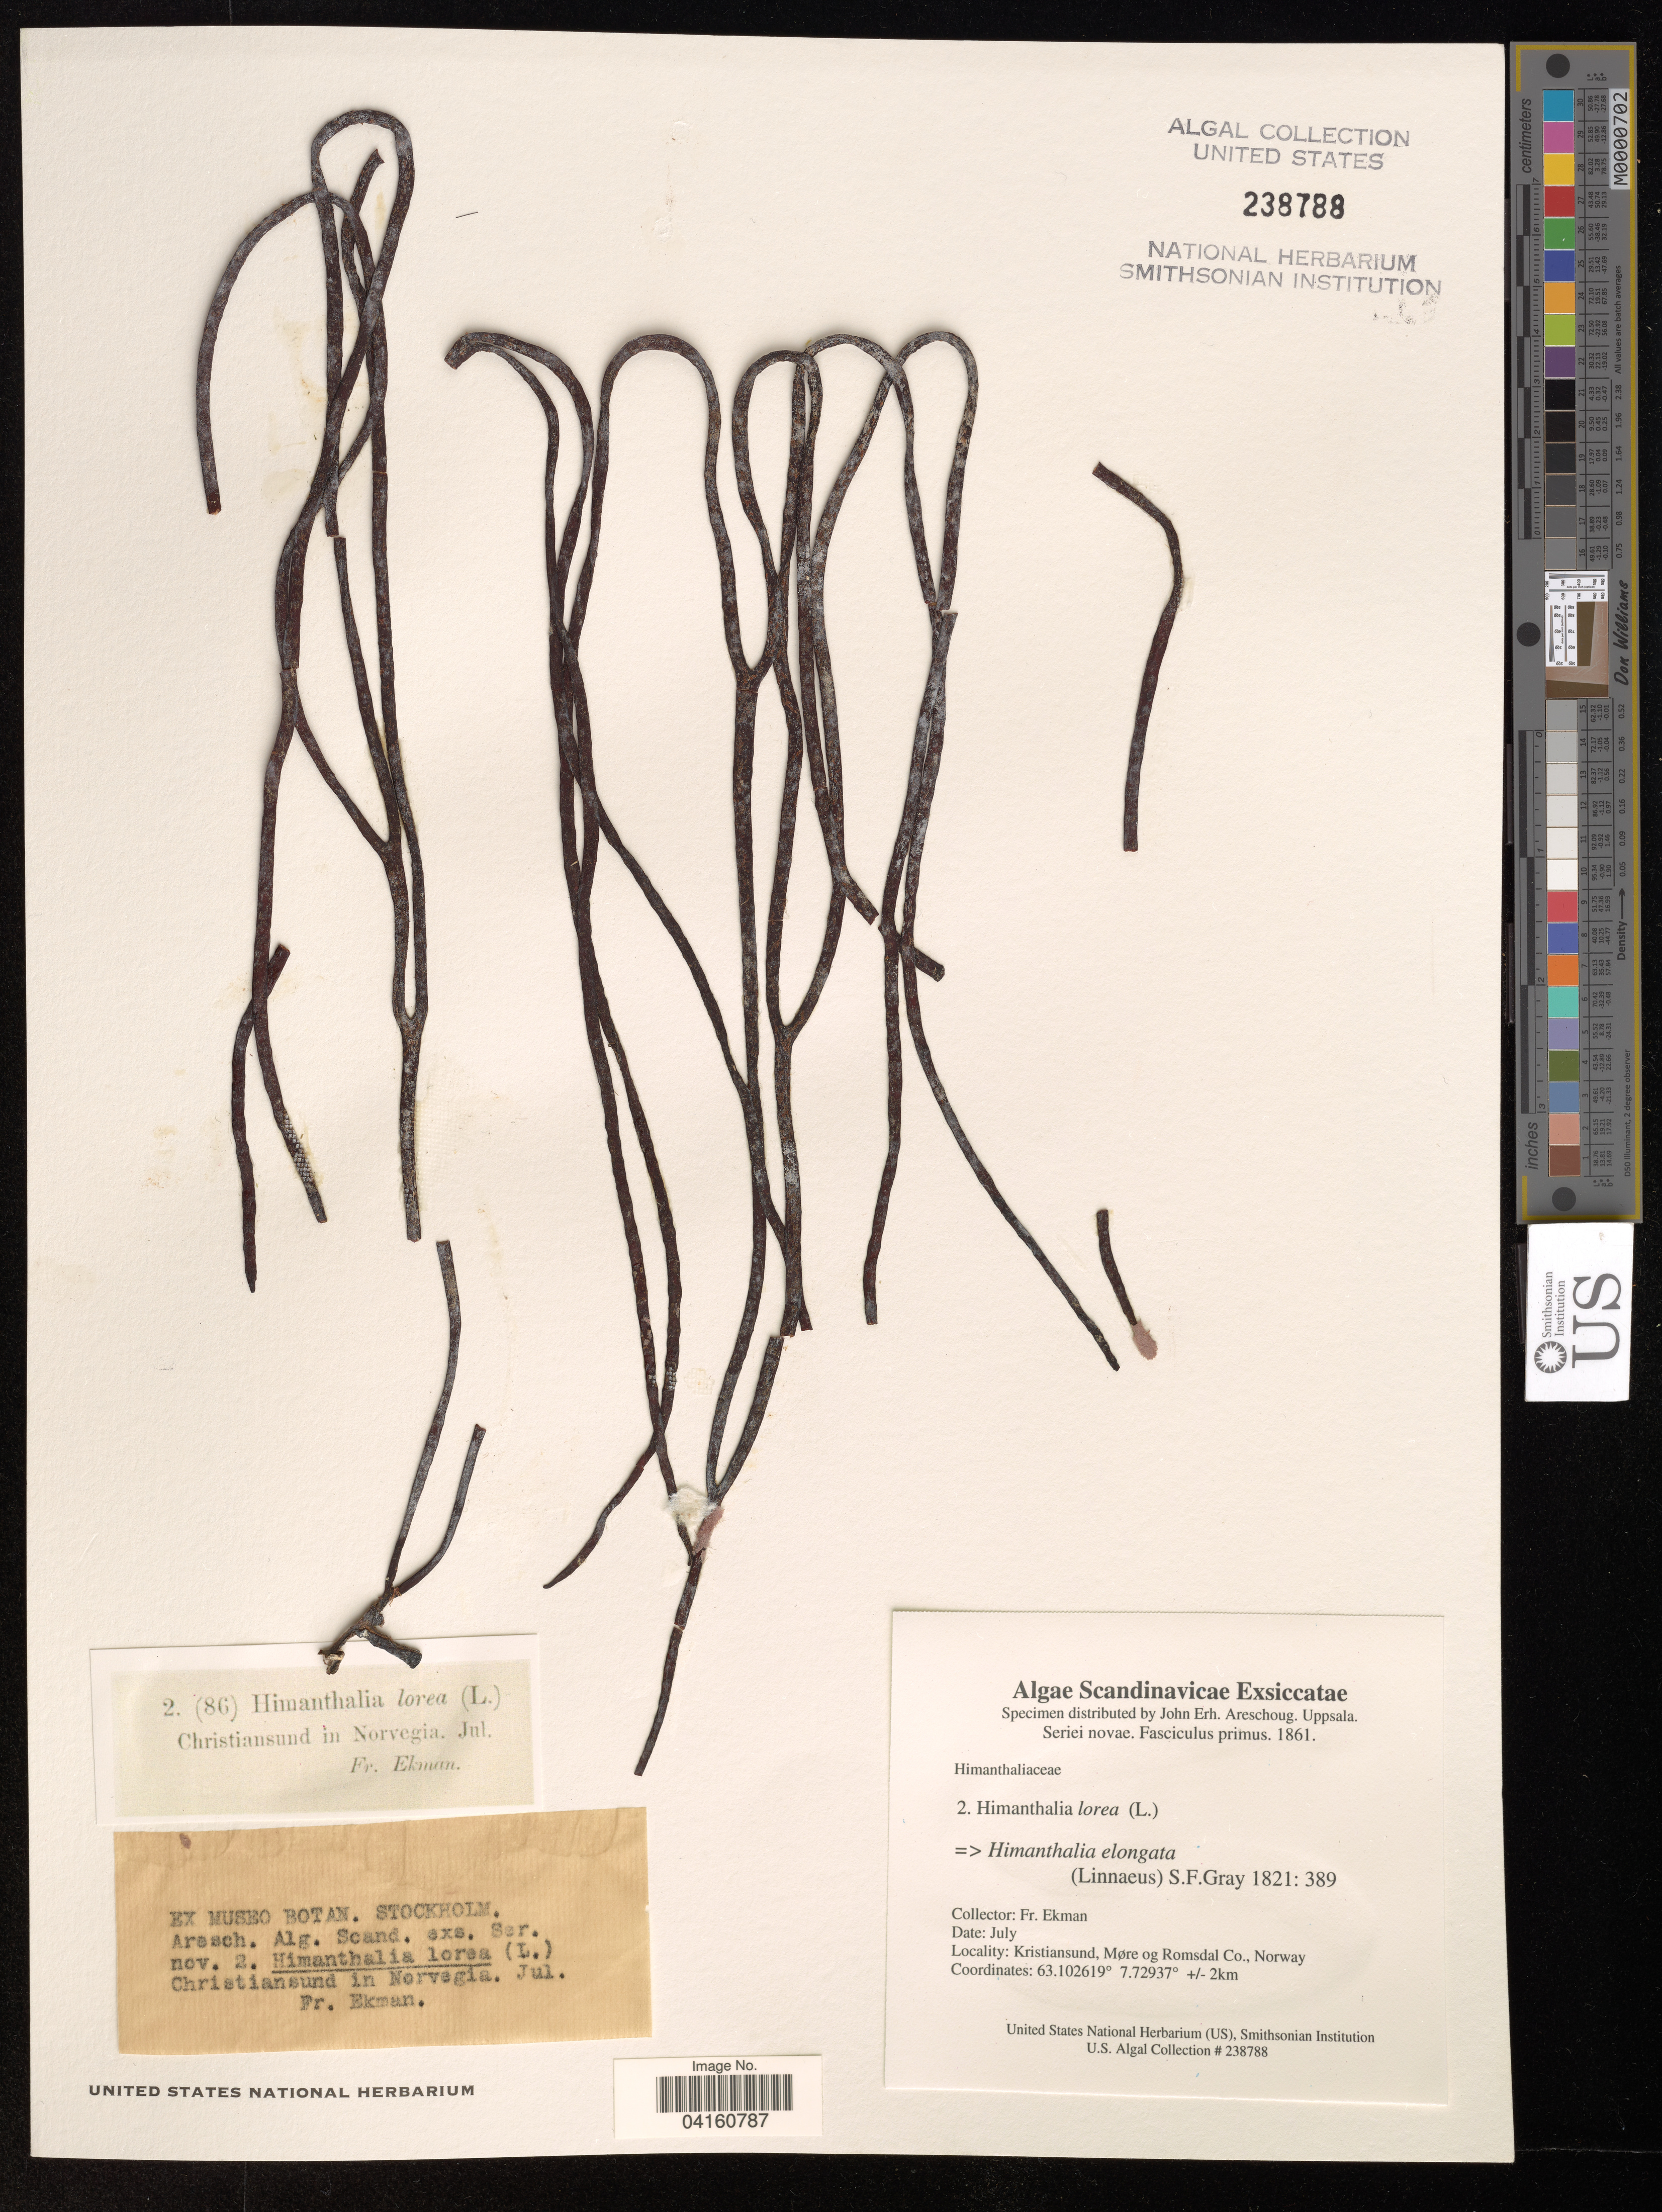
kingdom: Chromista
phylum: Ochrophyta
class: Phaeophyceae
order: Fucales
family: Himanthaliaceae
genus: Himanthalia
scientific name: Himanthalia elongata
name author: (L.) S.F. Gray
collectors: Ekman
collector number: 2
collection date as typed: July 1861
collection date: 1861-07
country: Norway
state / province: More og Romdal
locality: Kristiansund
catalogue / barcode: US 238788